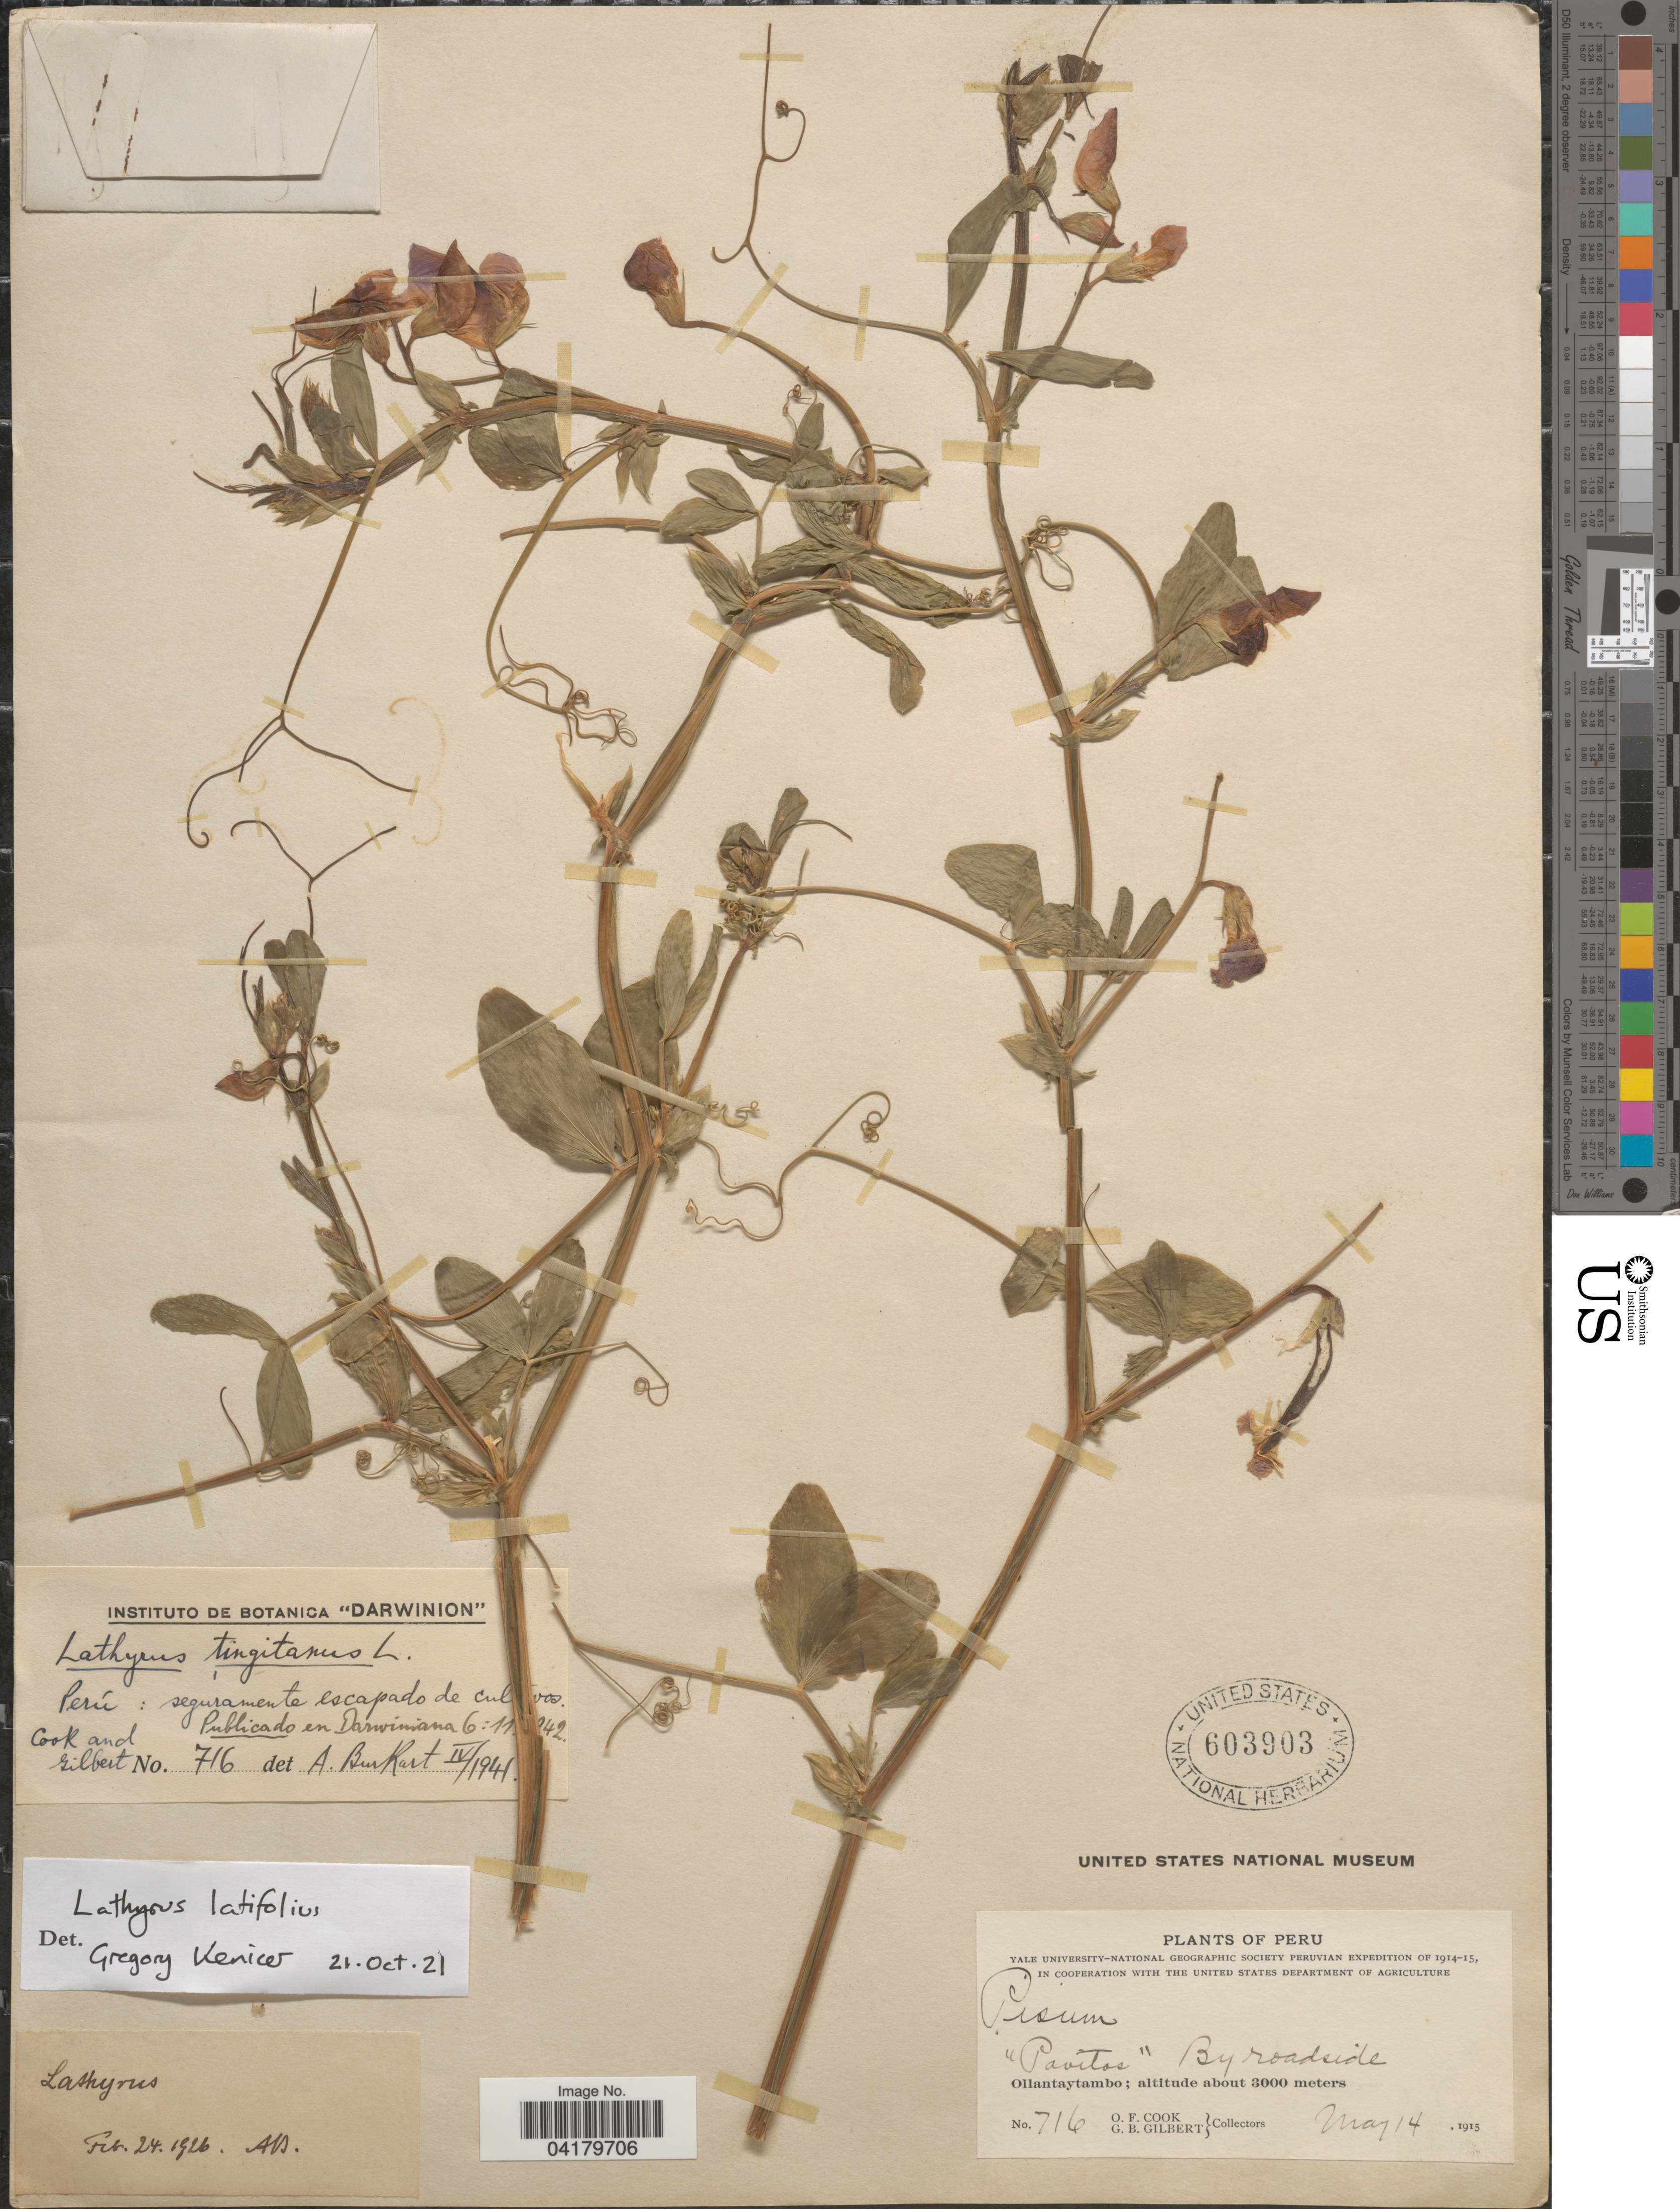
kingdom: Plantae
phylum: Tracheophyta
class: Magnoliopsida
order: Fabales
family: Fabaceae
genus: Lathyrus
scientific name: Lathyrus latifolius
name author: L.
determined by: Kenicer, Gregory J.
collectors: O. F. Cook & G. B. Gilbert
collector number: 716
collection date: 1915-05-14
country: Peru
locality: Pavitos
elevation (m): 3000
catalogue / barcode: US 603903